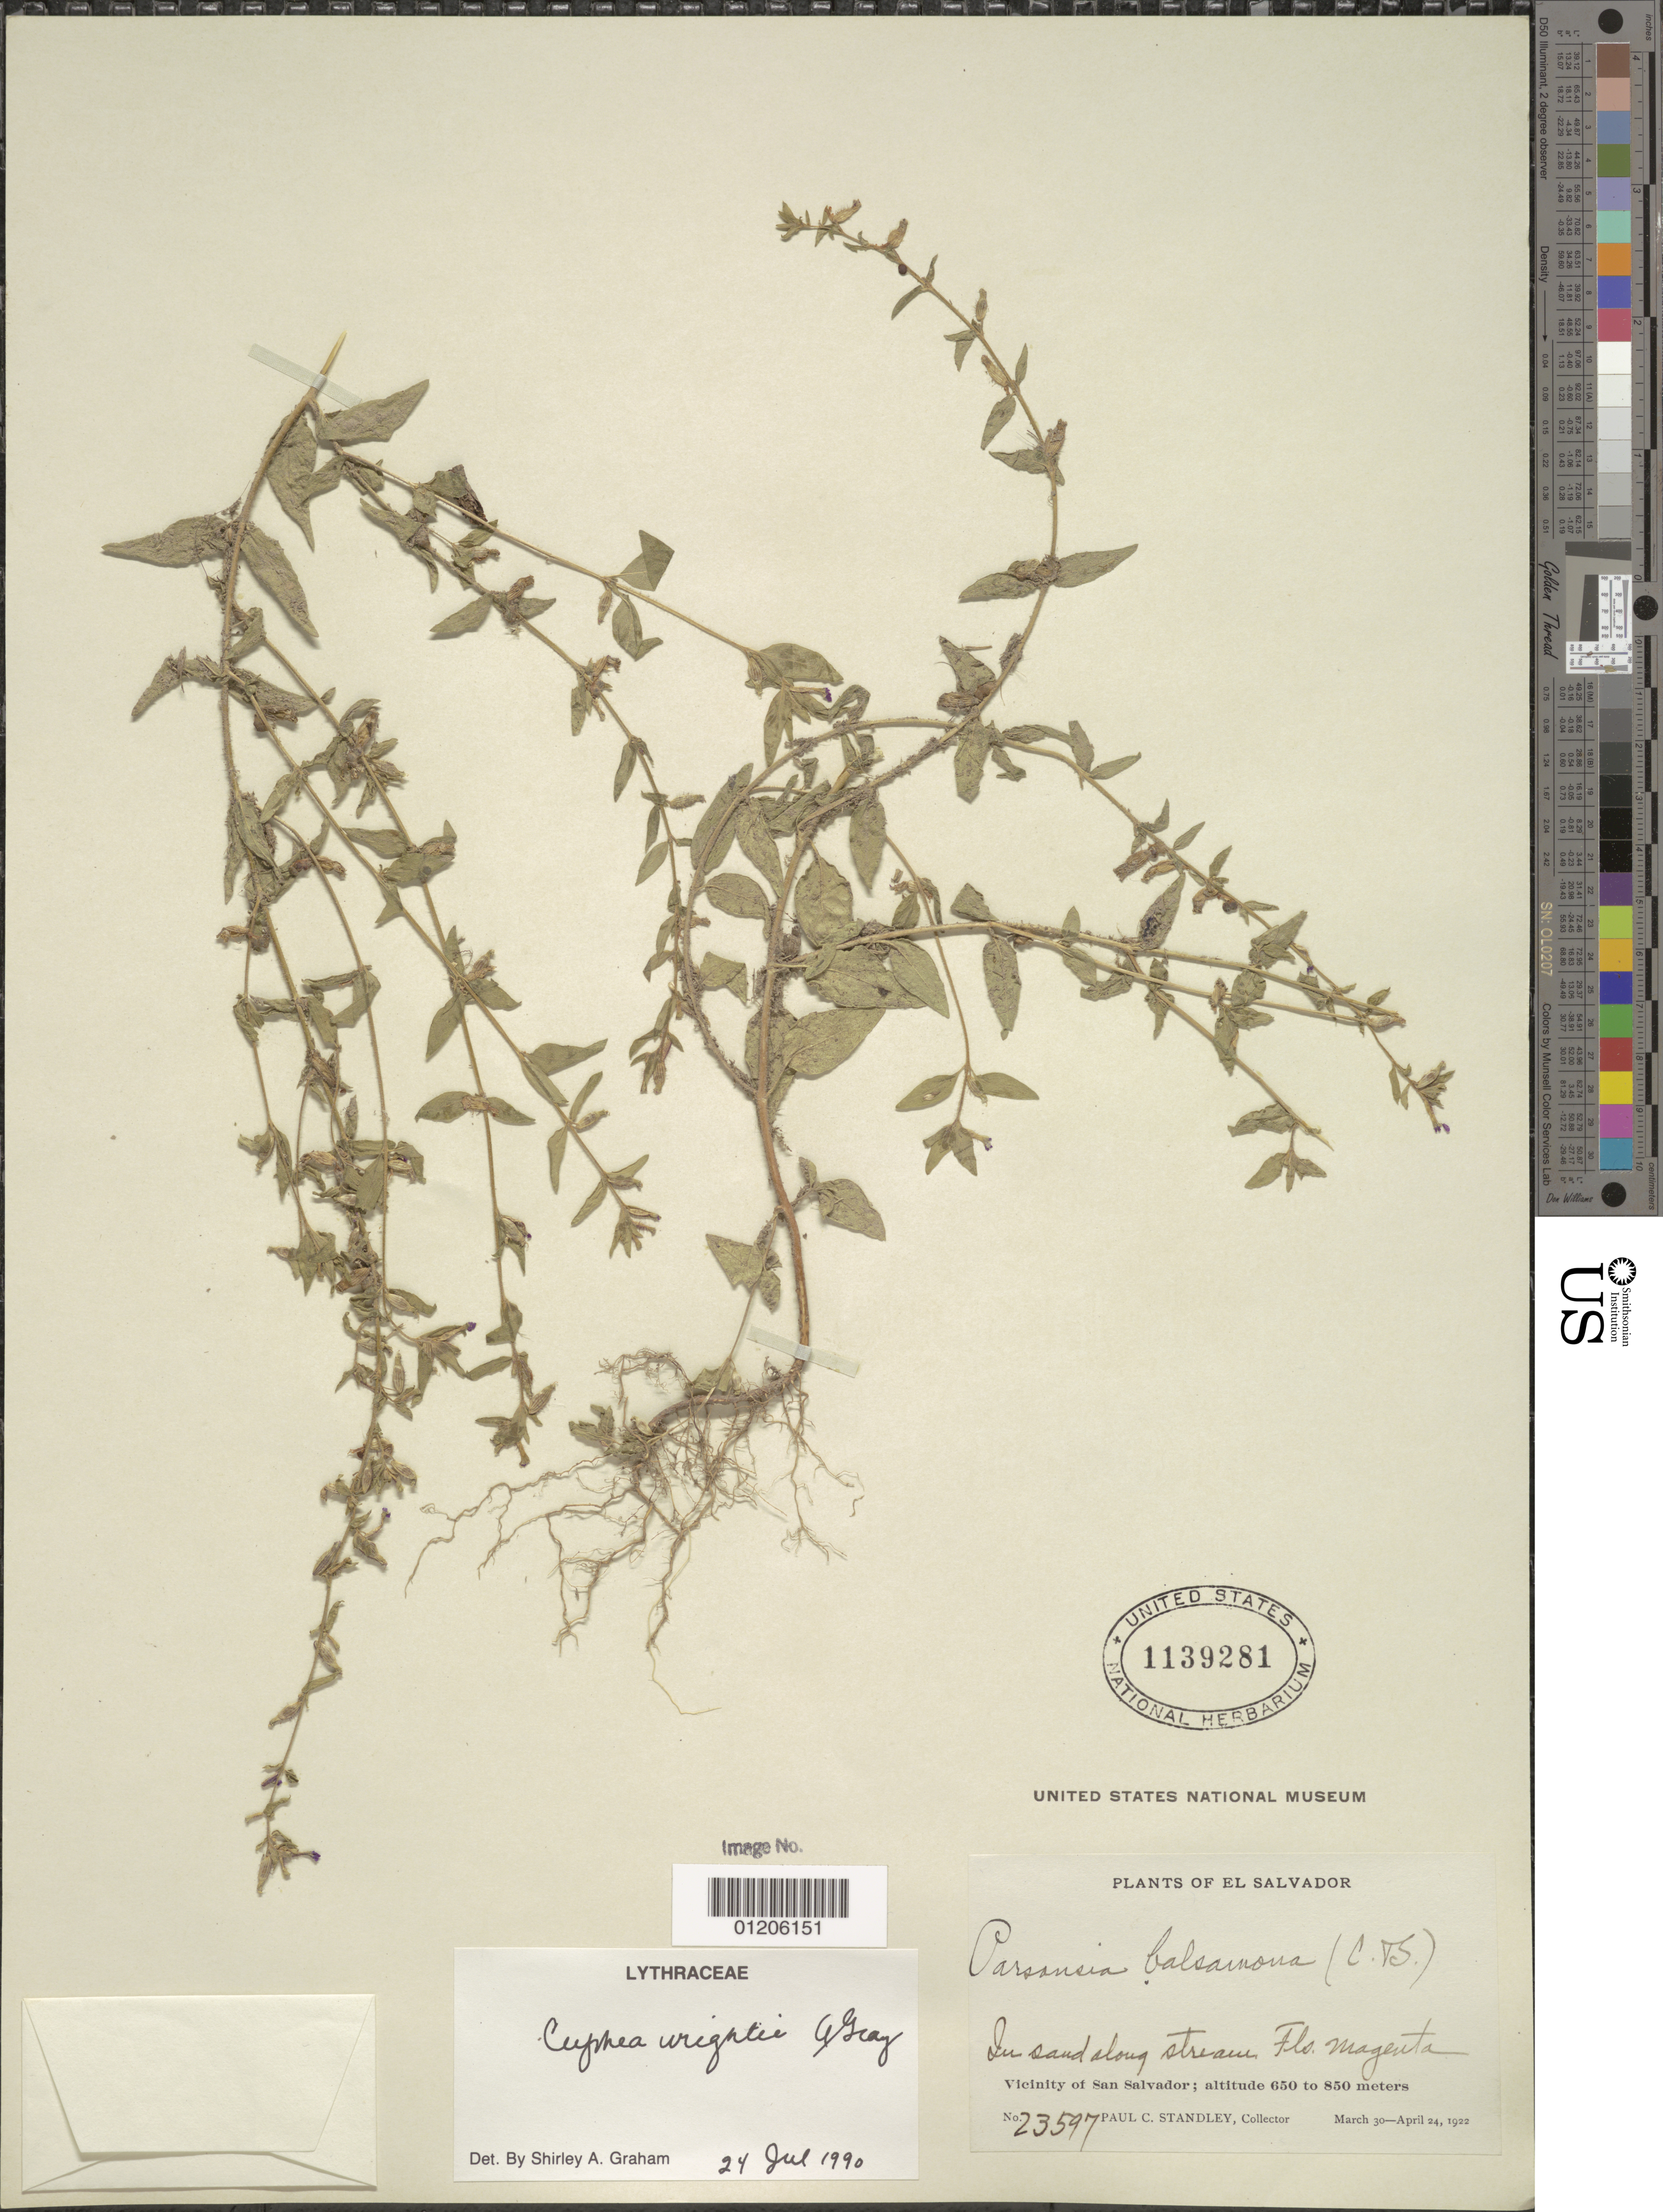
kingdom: Plantae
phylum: Tracheophyta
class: Magnoliopsida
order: Myrtales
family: Lythraceae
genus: Cuphea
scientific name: Cuphea wrightii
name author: A. Gray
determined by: Graham, S.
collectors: P. C. Standley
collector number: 23597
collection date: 1922-03-30/1922-04-24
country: El Salvador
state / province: San Salvador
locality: Vicinity of San Salvador.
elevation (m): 650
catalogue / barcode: US 1139281